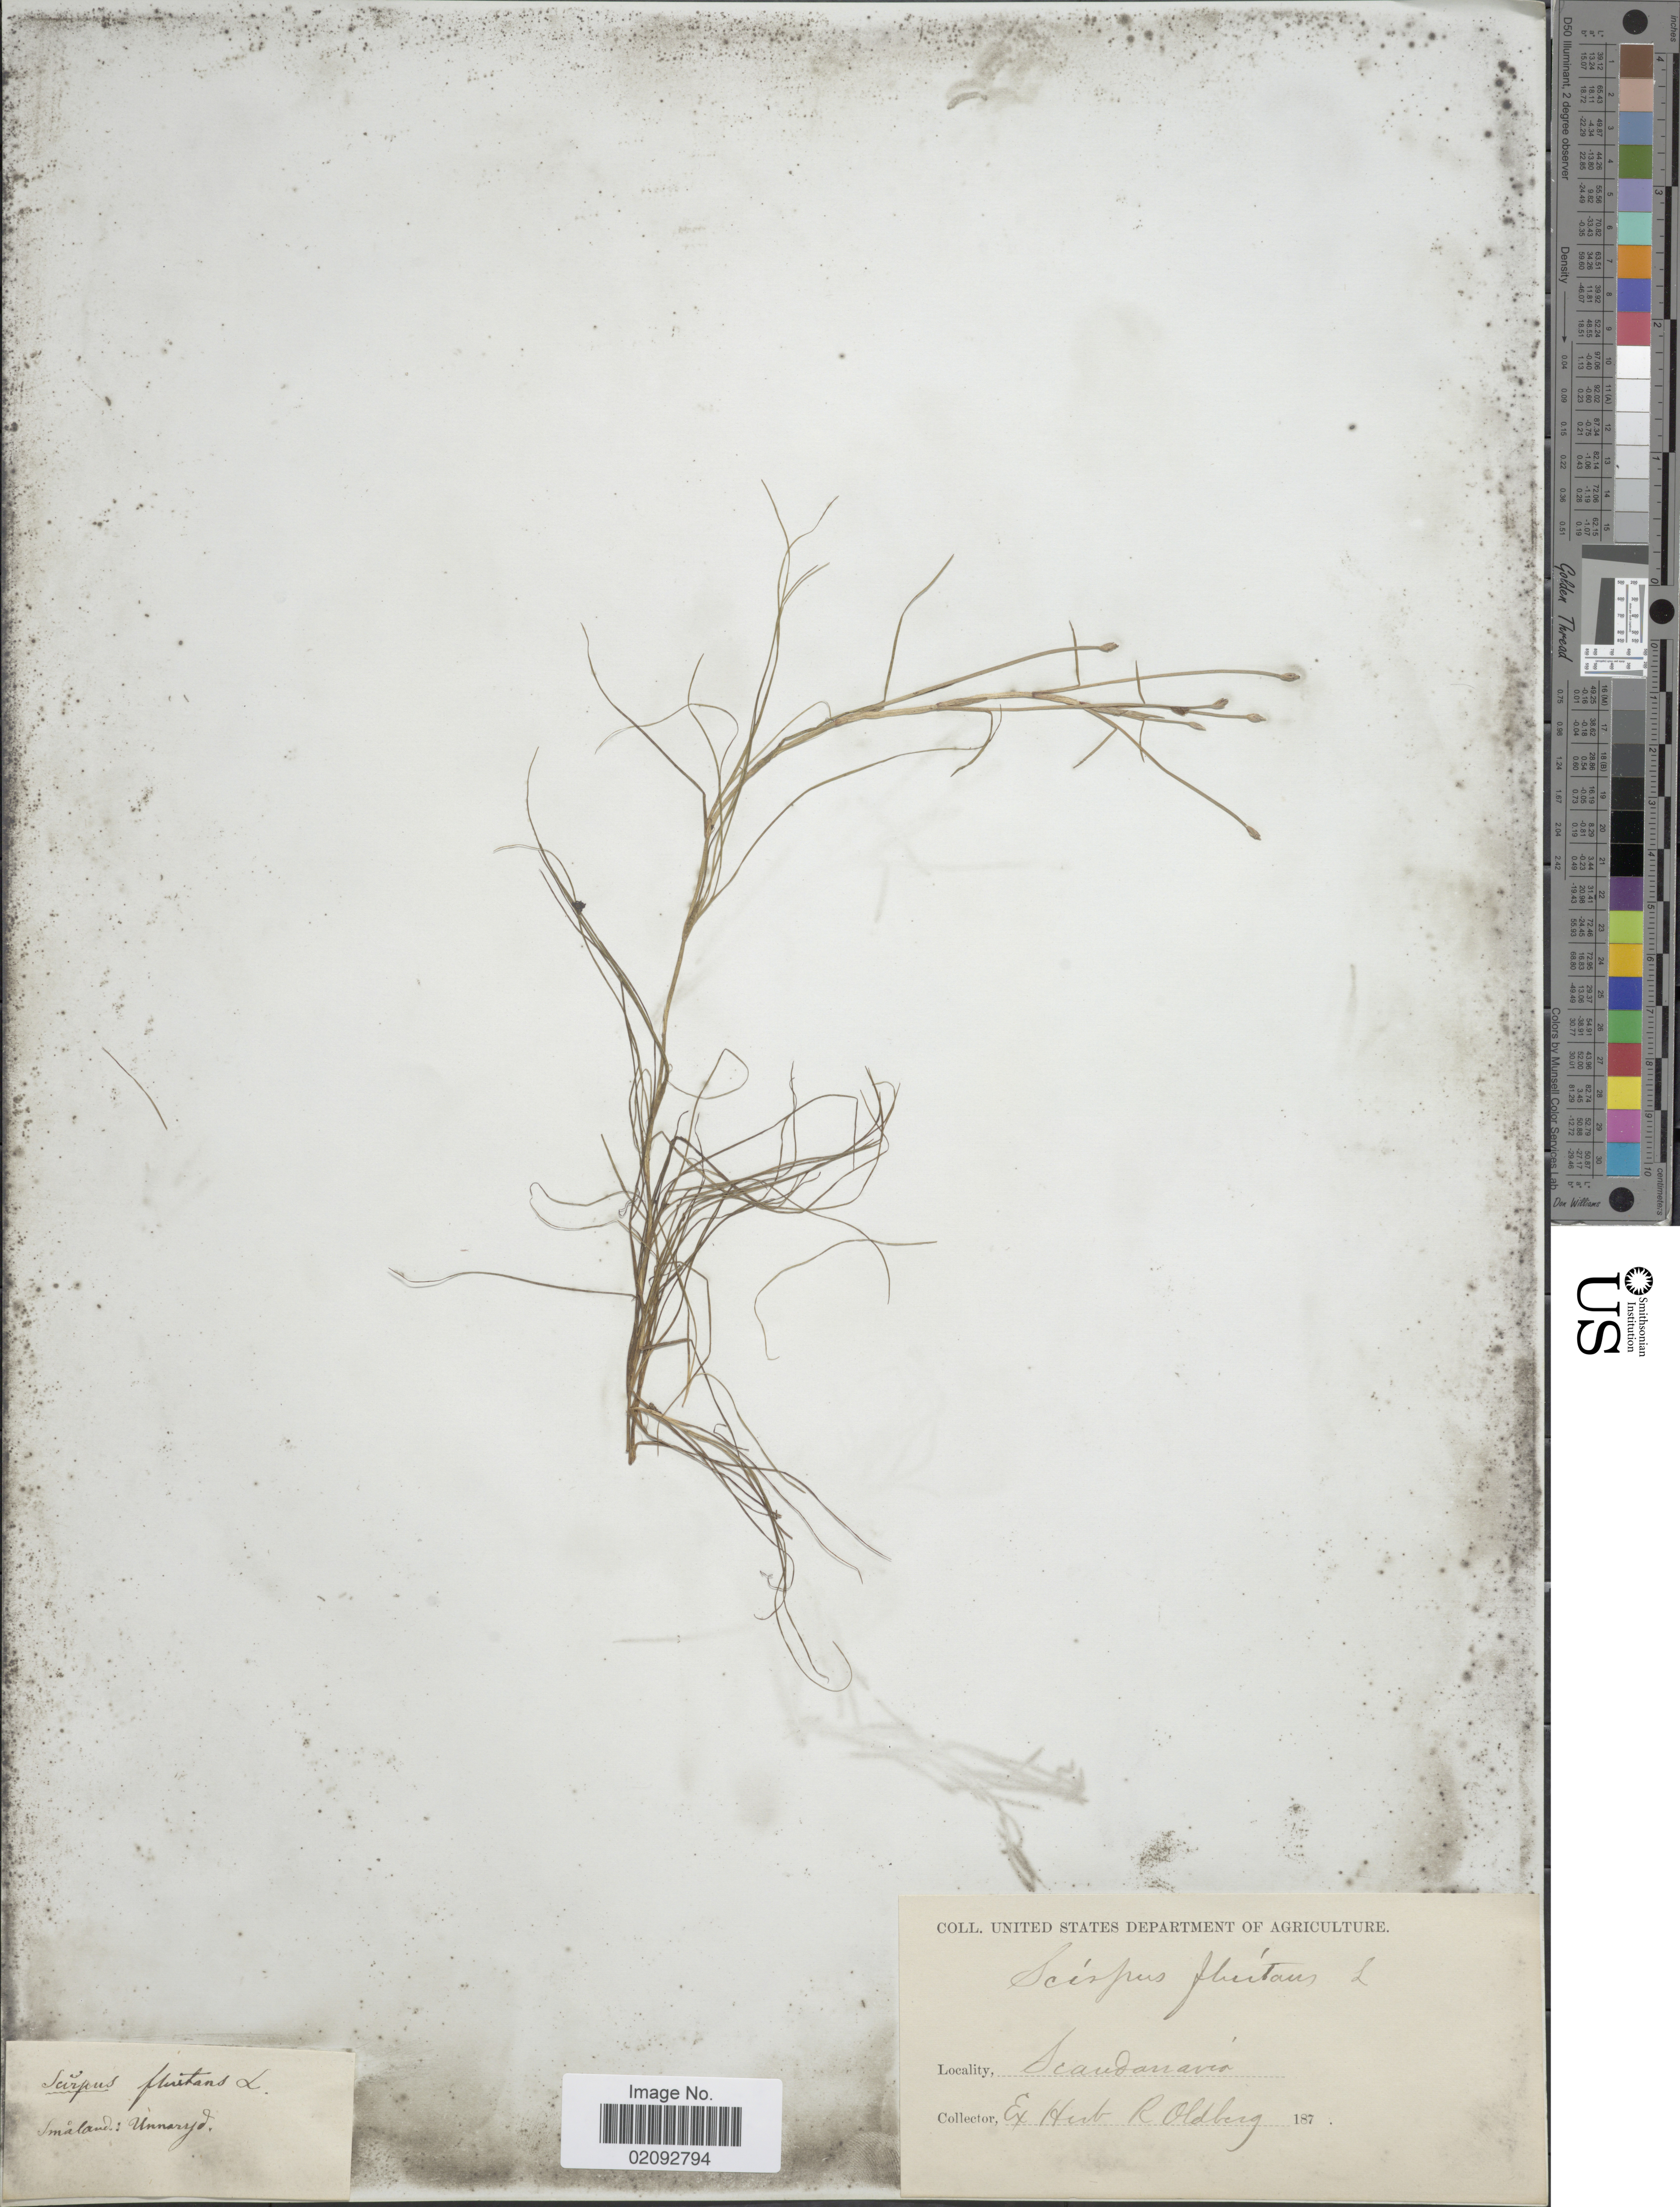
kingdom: Plantae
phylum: Tracheophyta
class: Liliopsida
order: Poales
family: Cyperaceae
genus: Isolepis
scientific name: Isolepis fluitans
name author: (L.) R. Br.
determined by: Strong, Mark T., (BOT), Smithsonian Institution - National Museum of Natural History (UNITED STATES)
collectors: ex herb. R. Oldberg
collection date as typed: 187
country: Sweden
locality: Småland: Unnaryd.